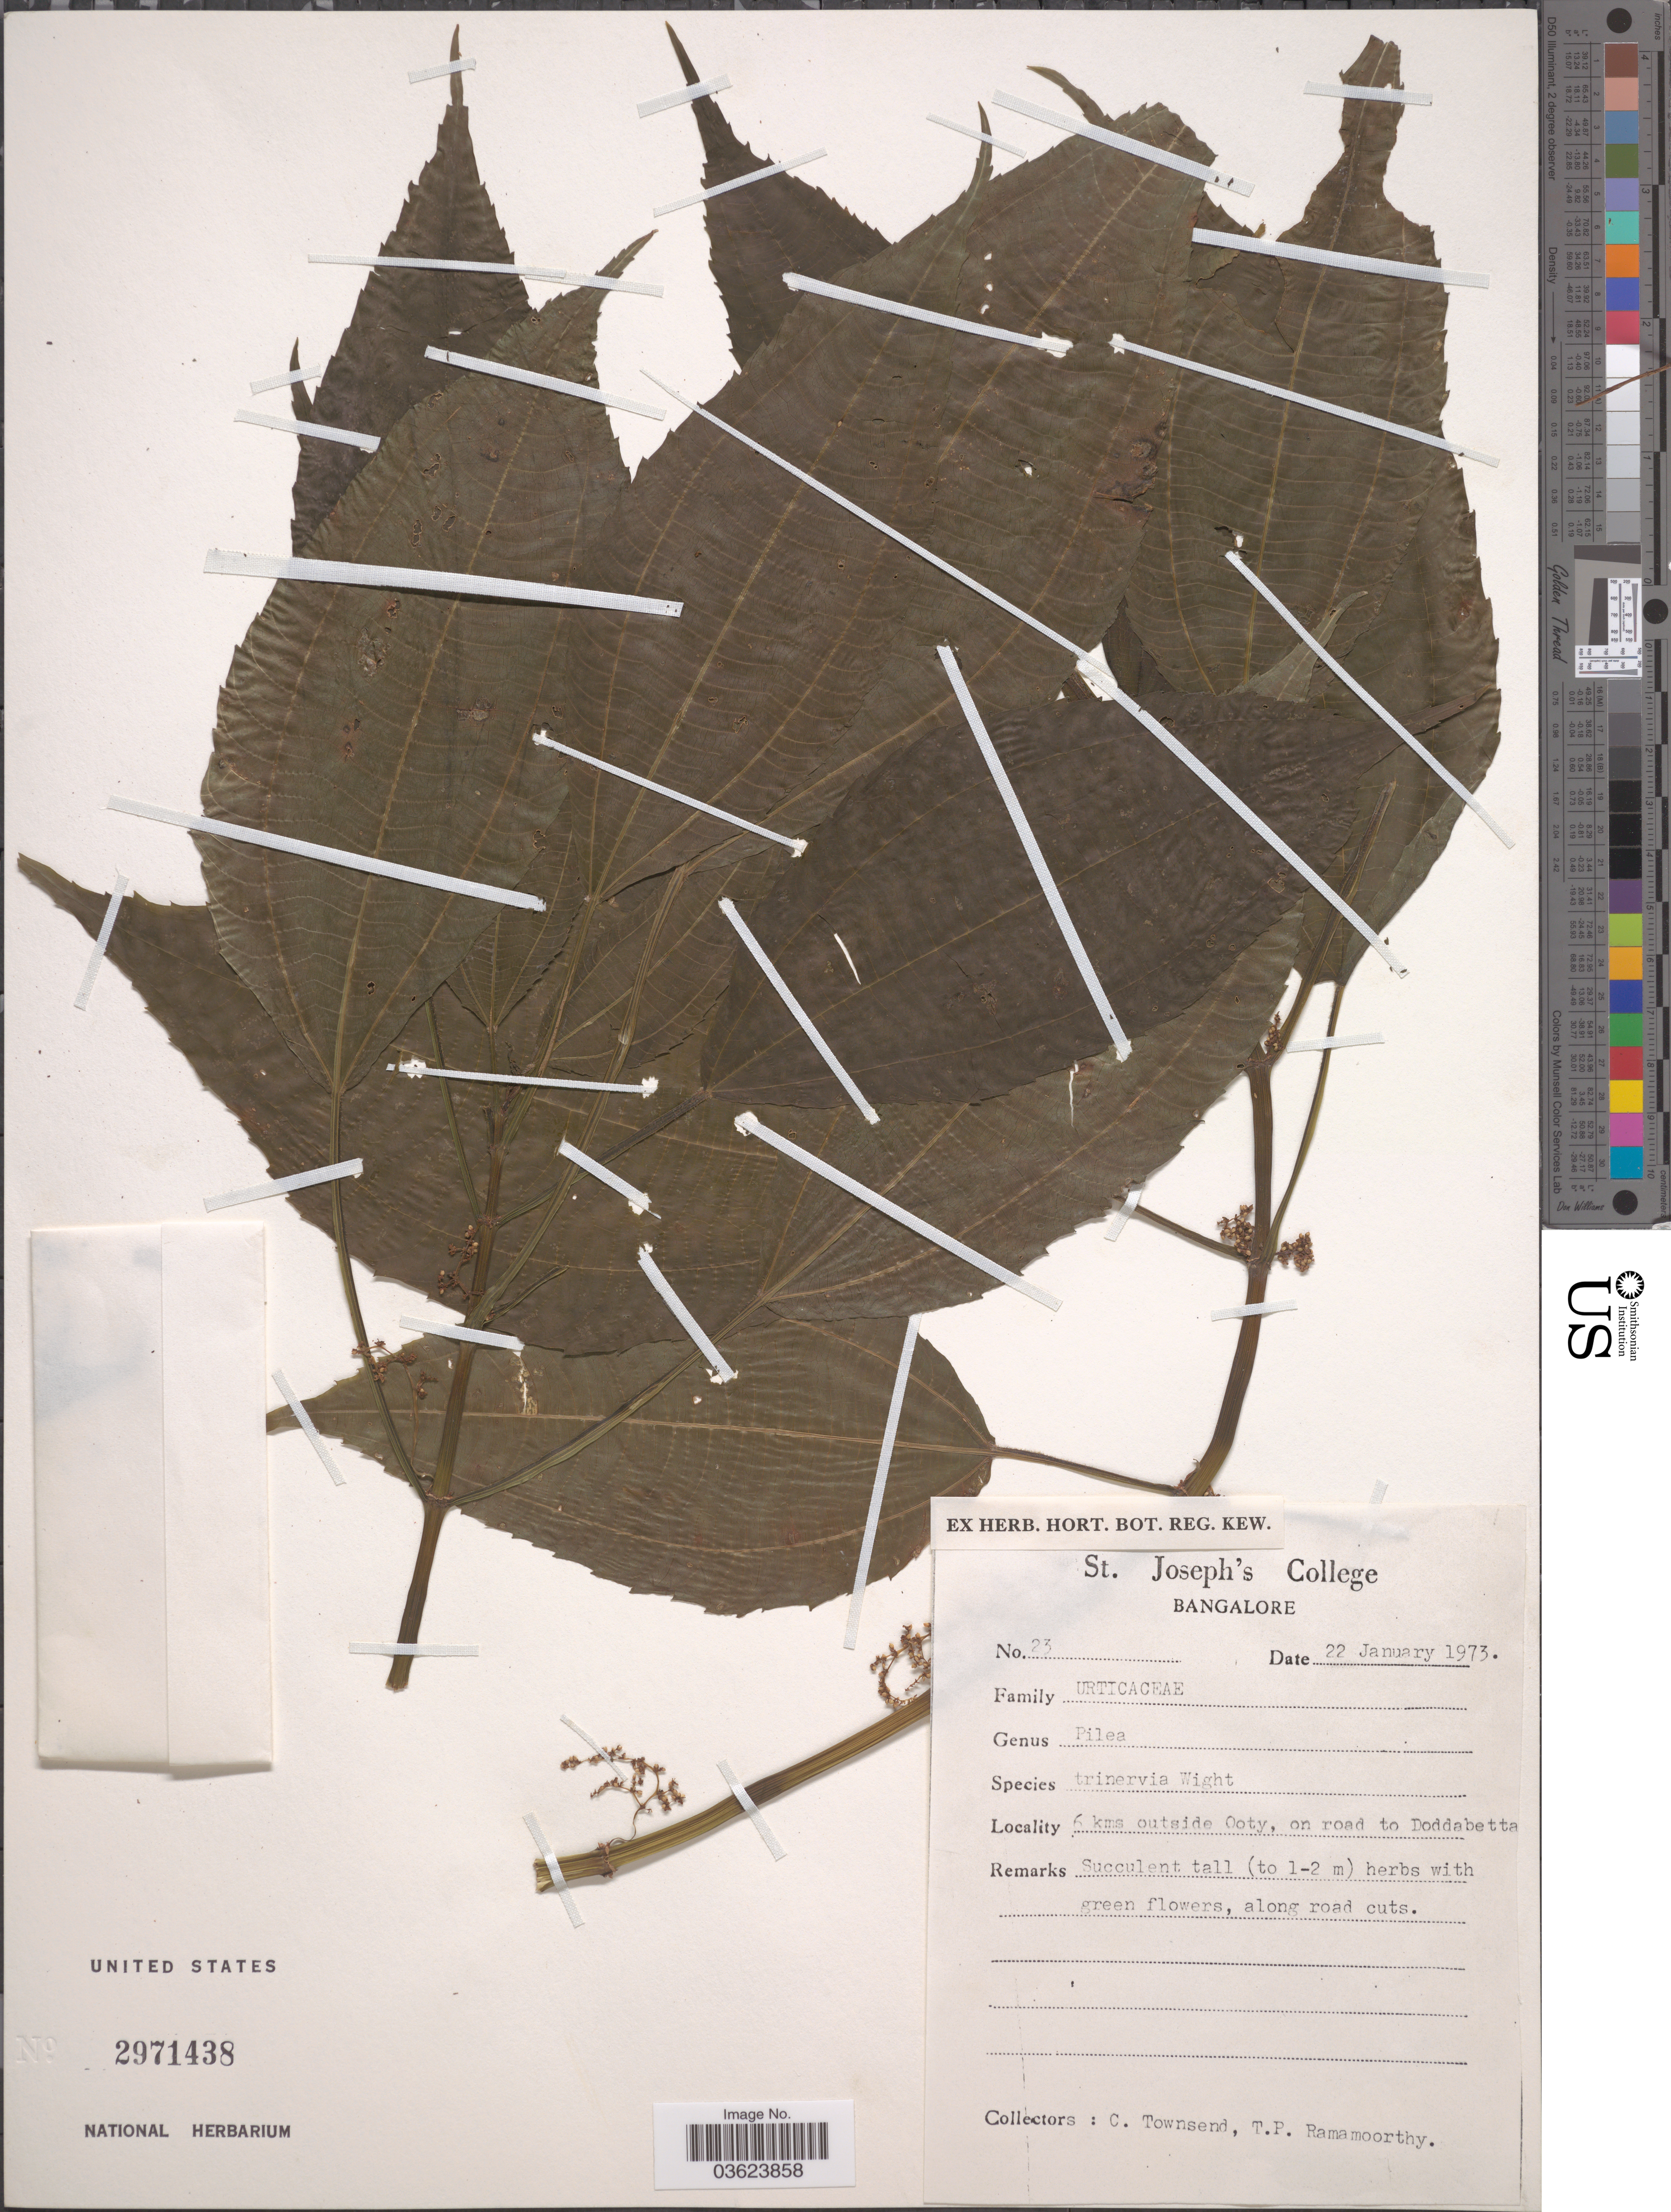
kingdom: Plantae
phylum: Tracheophyta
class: Magnoliopsida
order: Rosales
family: Urticaceae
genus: Pilea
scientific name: Pilea trinervia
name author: (Roxb.) Wight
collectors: C. Townsend & T. P. Ramamoorthy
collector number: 23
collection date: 1973-01-22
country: India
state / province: Tamil Nadu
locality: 6 kms outside Ooty, on road to Doddabetta.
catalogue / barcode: US 2971438